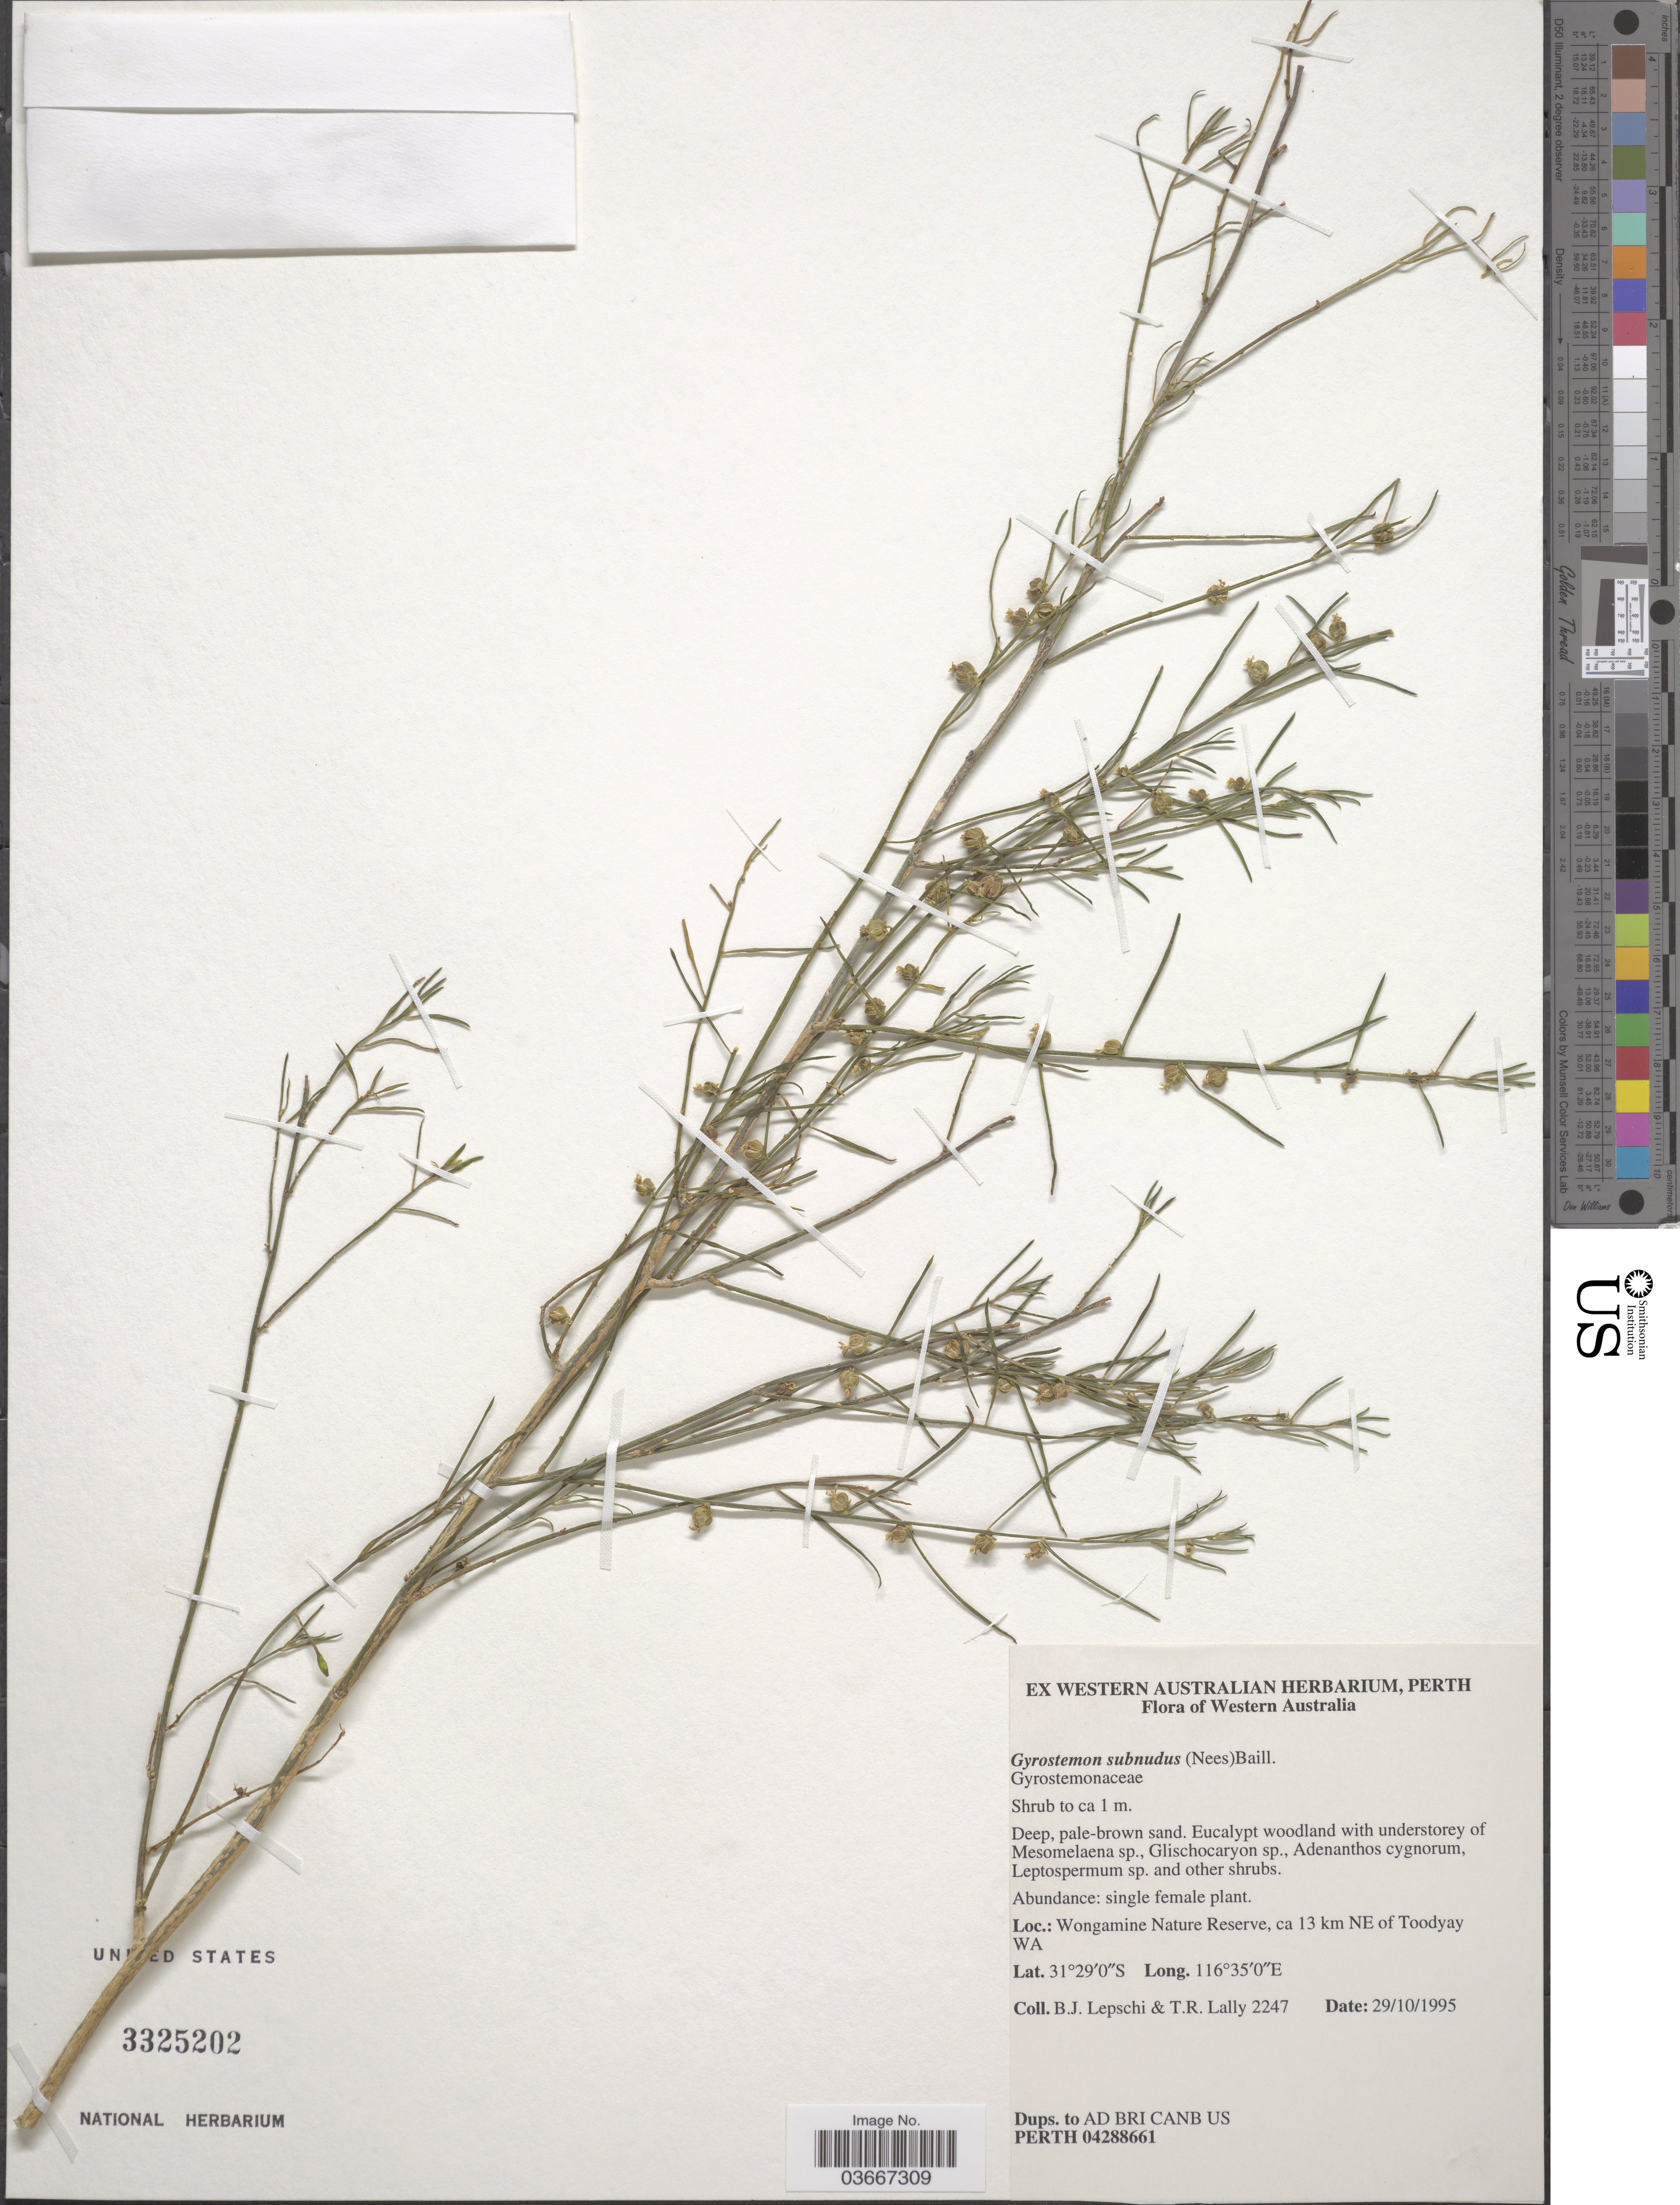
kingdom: Plantae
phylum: Tracheophyta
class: Magnoliopsida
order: Brassicales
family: Gyrostemonaceae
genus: Gyrostemon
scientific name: Gyrostemon subnudus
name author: (Nees) Baill.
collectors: B. Lepschi & T. R. Lally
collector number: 2247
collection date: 1995-10-29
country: Australia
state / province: Western Australia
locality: Wongamine Nature Reserve, ca 13 km NE of Toodyay.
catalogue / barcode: US 3325202